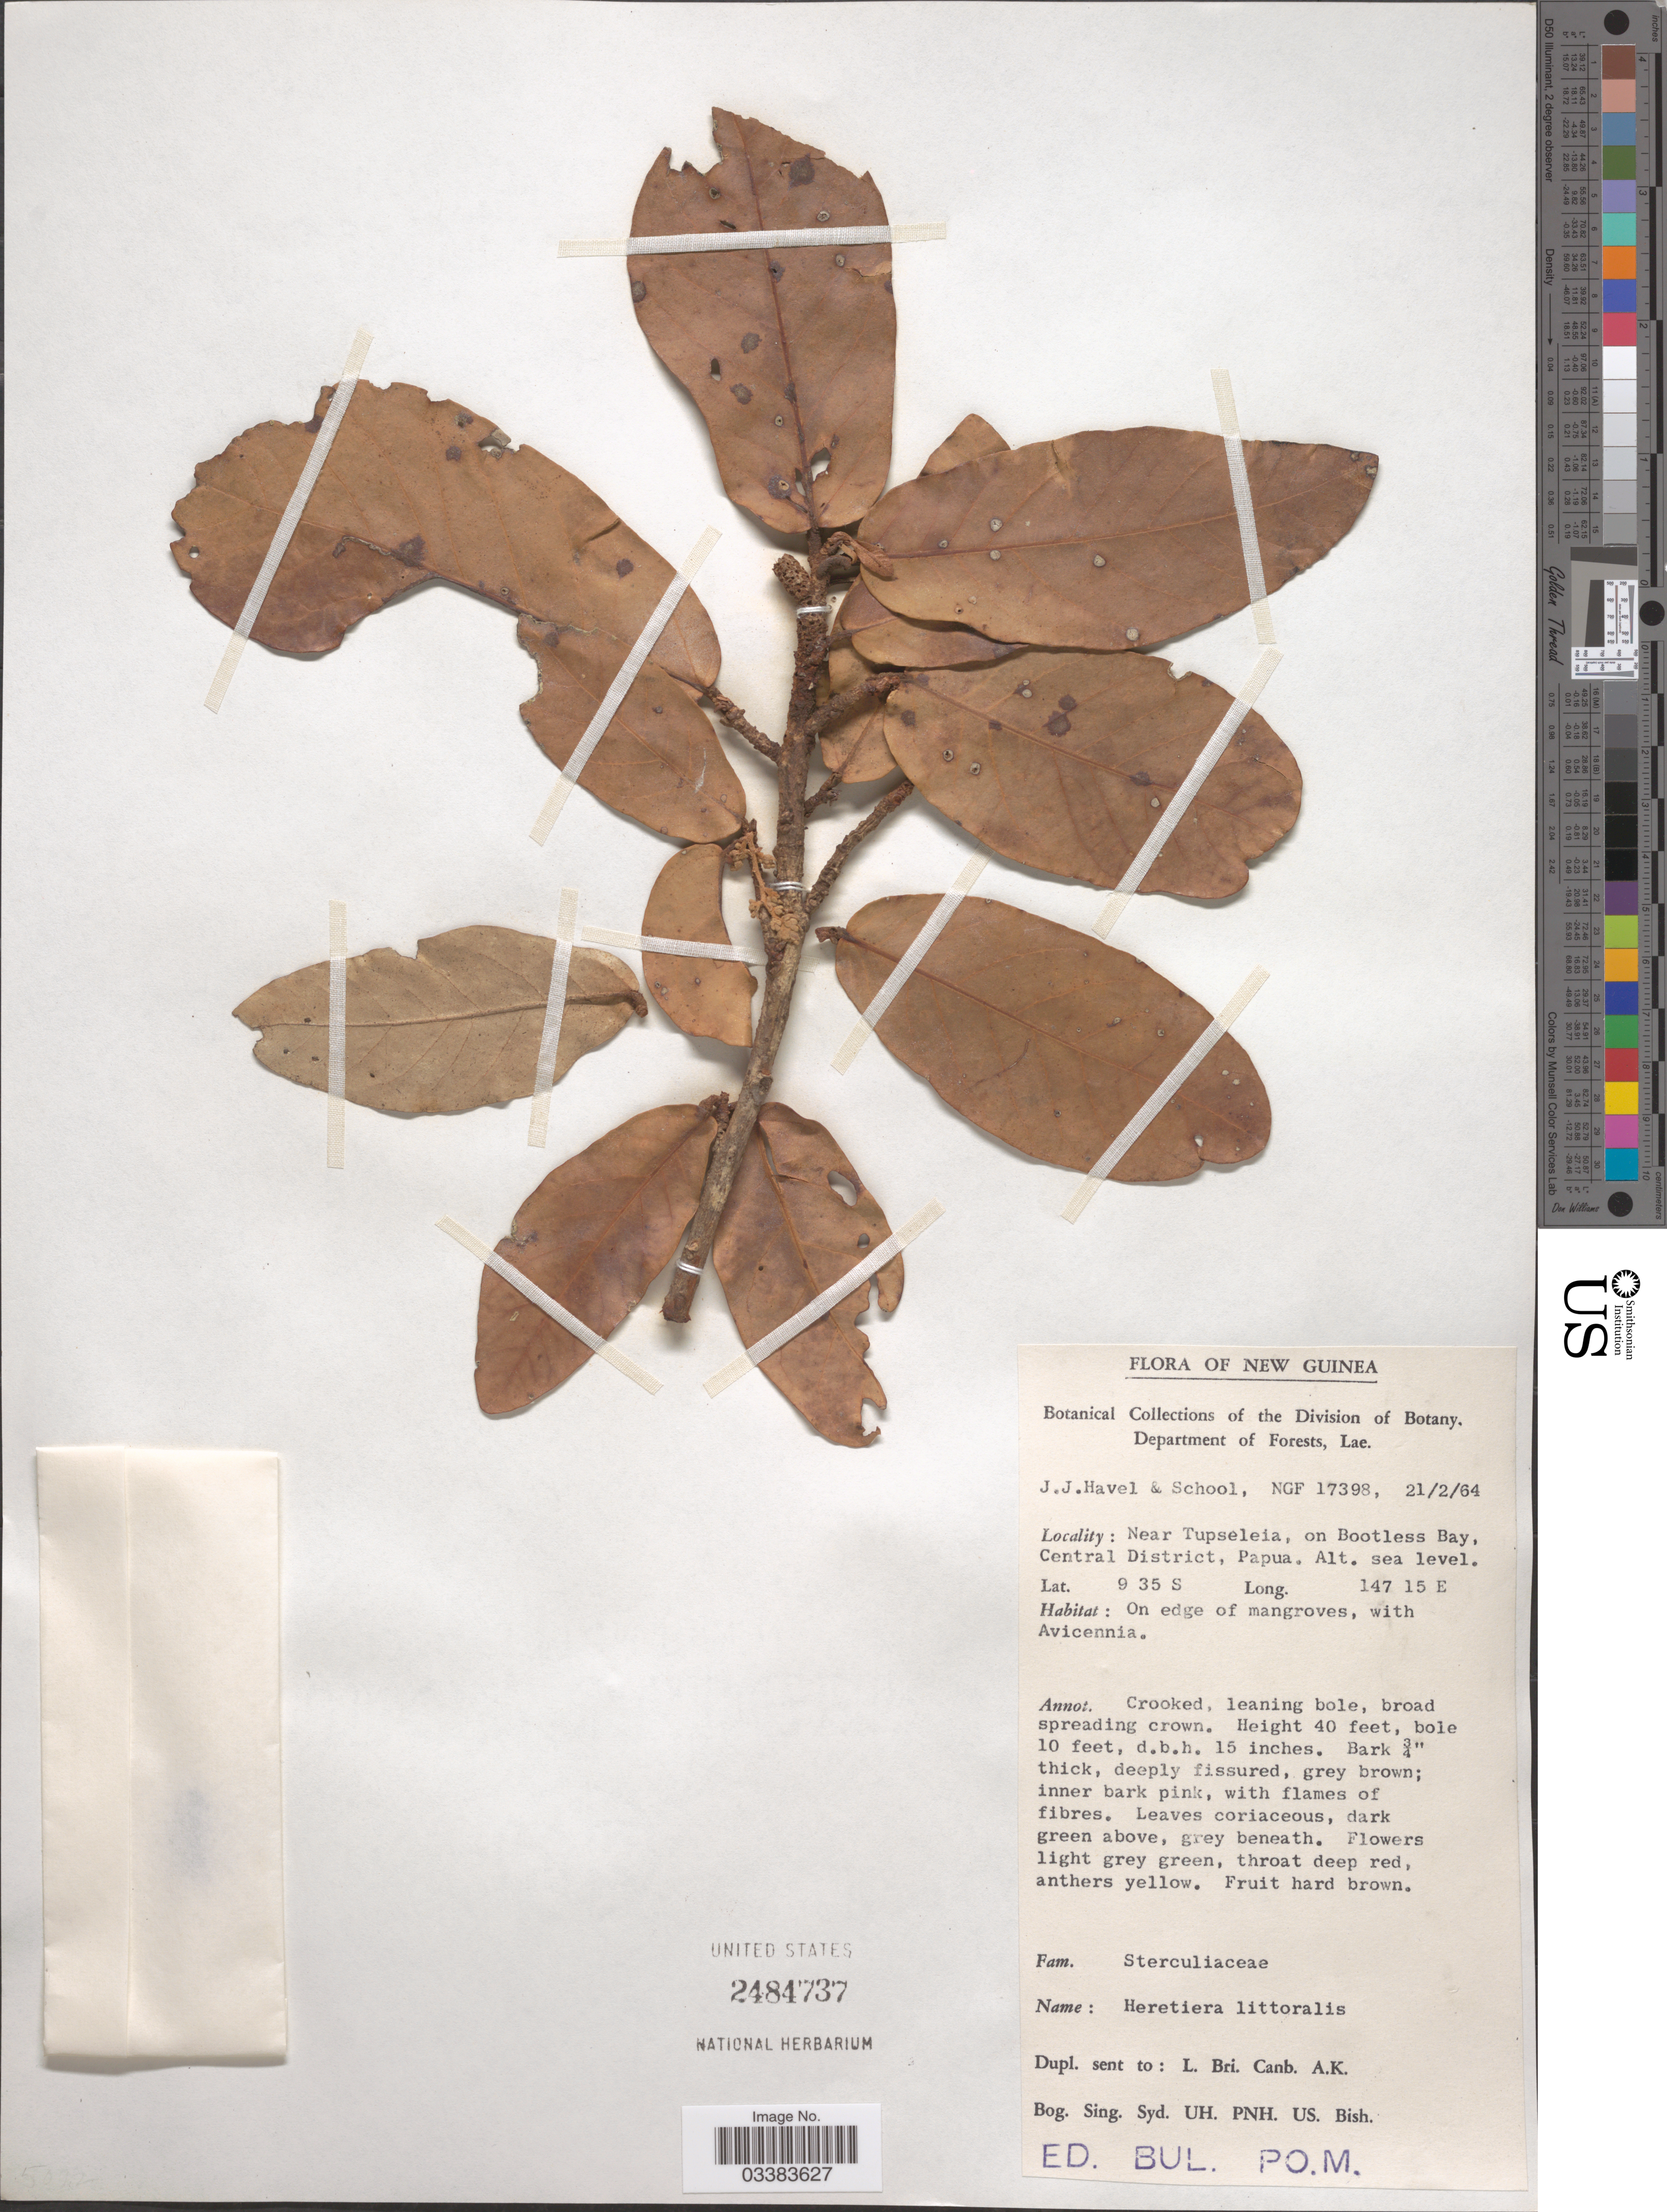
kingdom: Plantae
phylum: Tracheophyta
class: Magnoliopsida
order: Malvales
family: Malvaceae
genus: Heritiera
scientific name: Heritiera littoralis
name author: Aiton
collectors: J. Havel & School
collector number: NGF17398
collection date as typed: Transcribed d/m/y: 21/2/64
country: Papua New Guinea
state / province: Central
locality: New Guinea. Near Tupseleia, on Bootless Bay, Central District, Papua.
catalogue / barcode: US 2484737